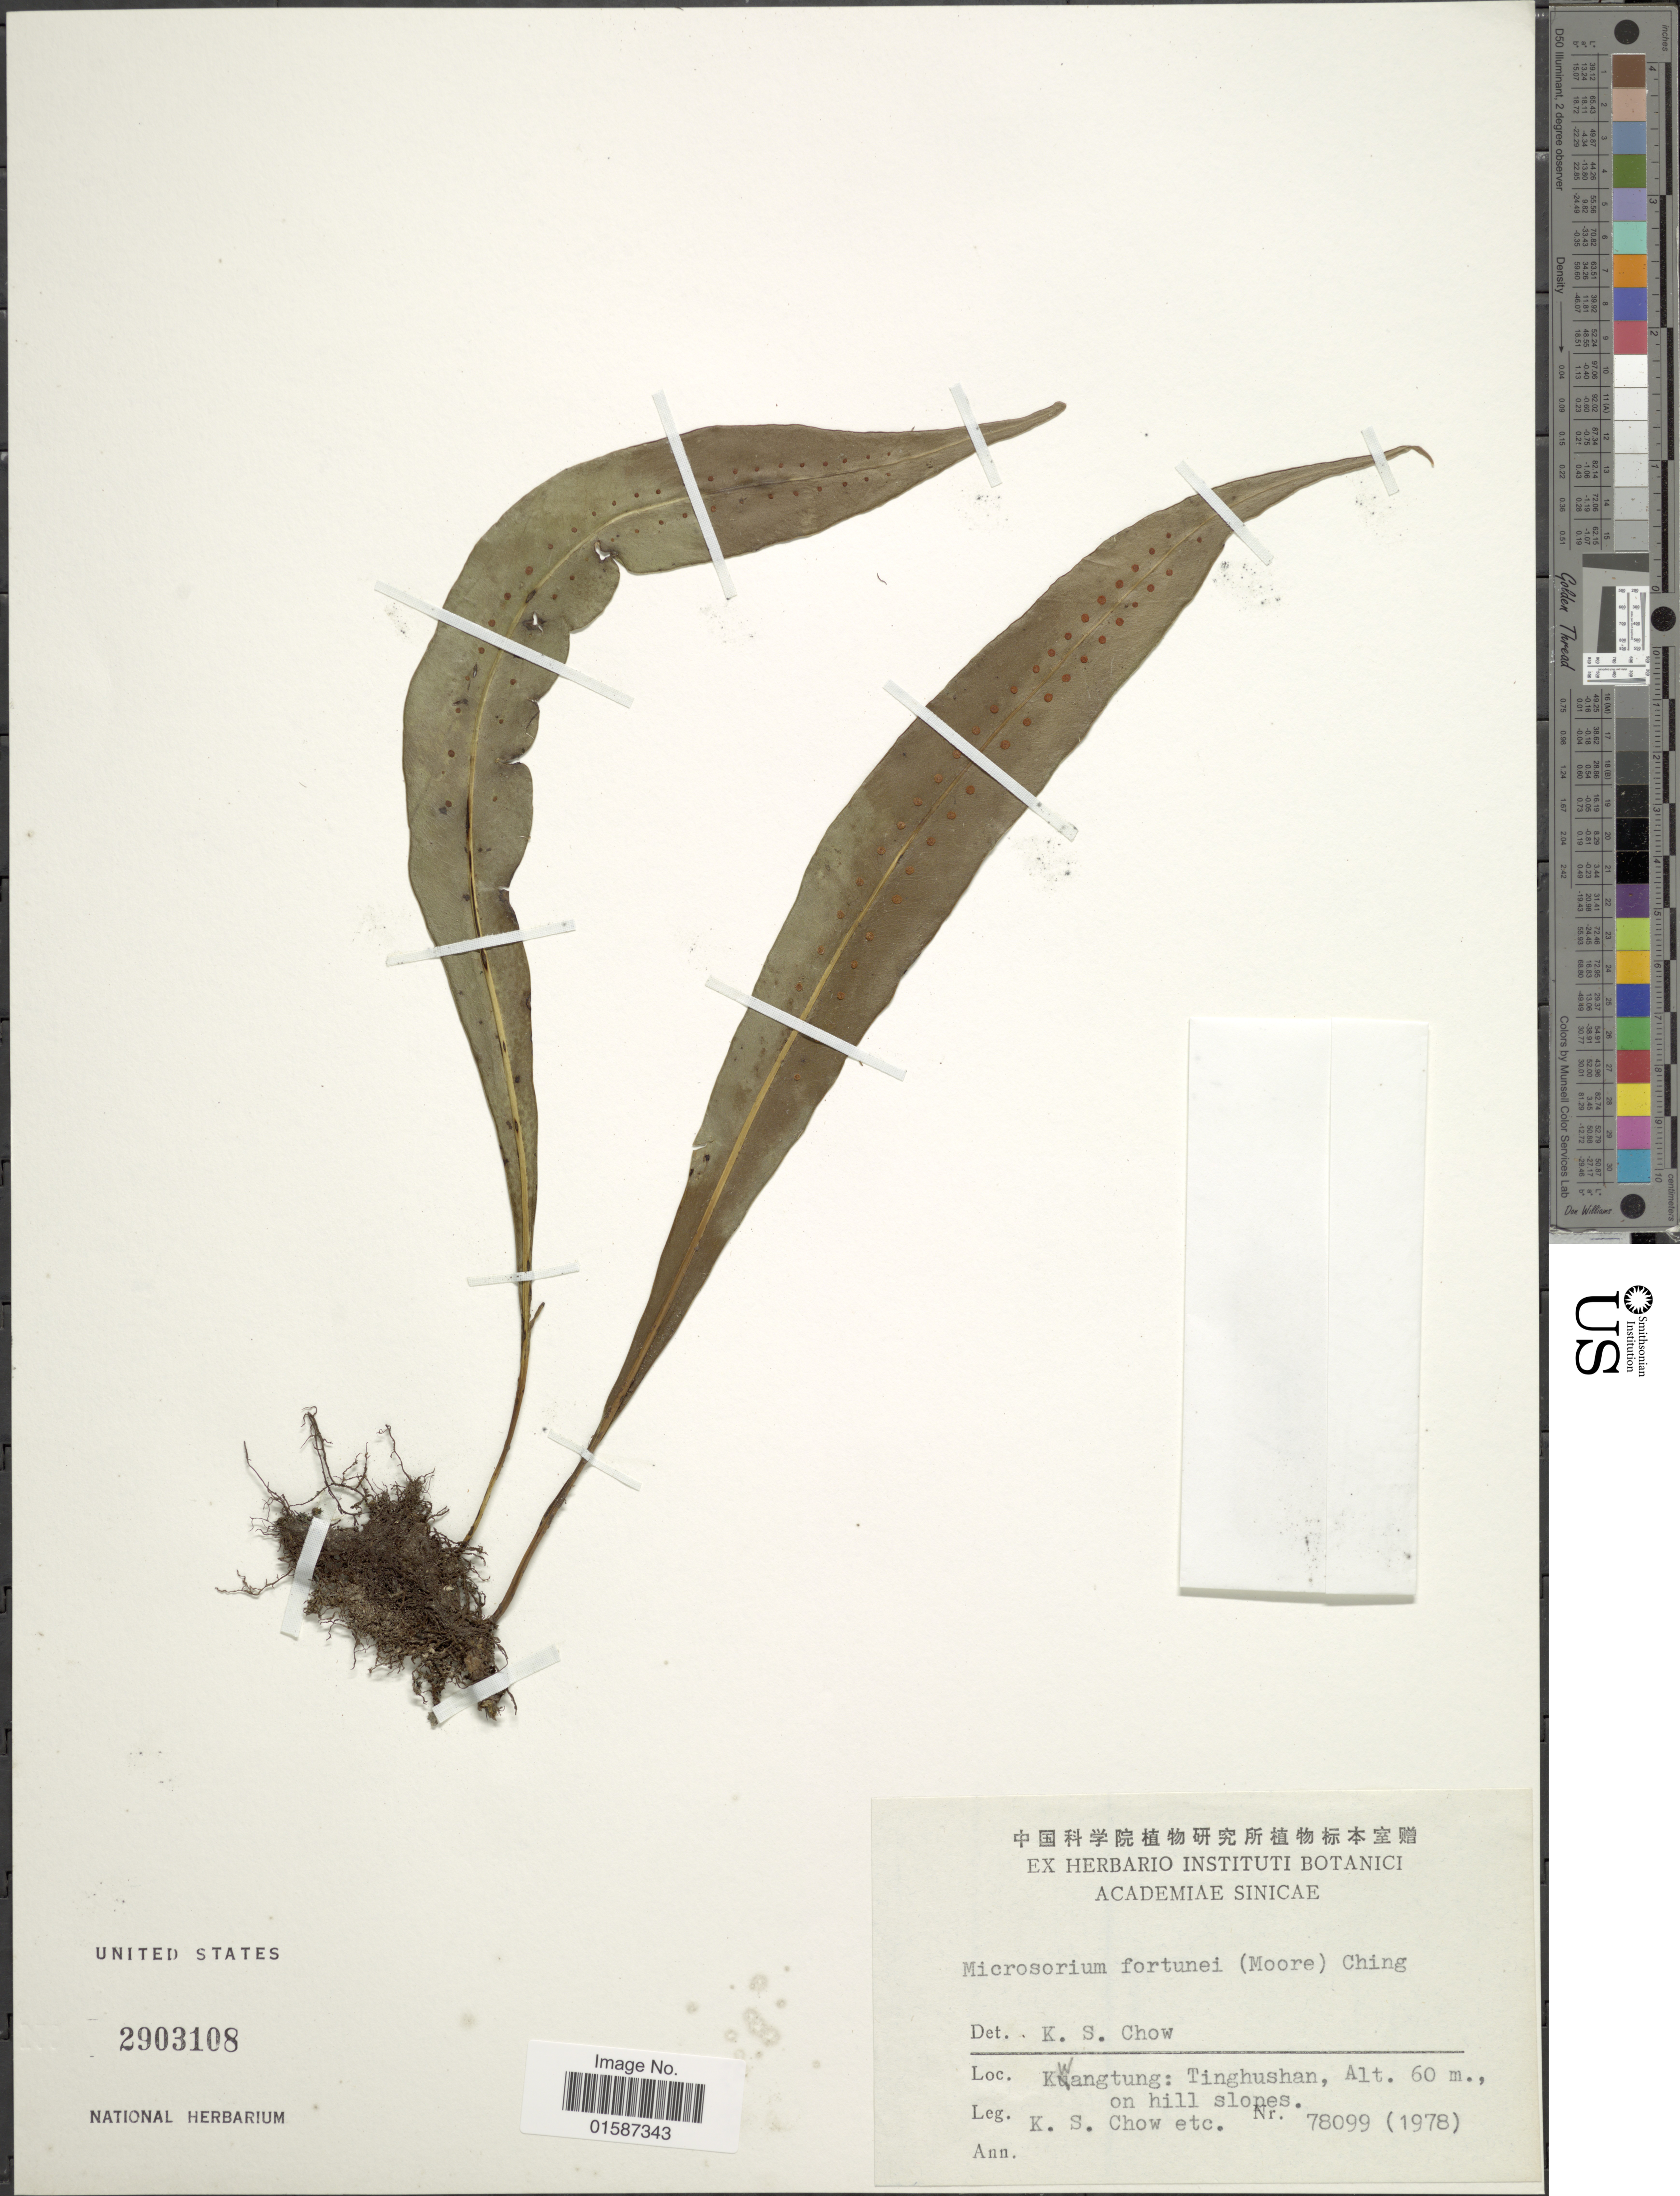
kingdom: Plantae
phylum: Tracheophyta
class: Polypodiopsida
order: Polypodiales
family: Polypodiaceae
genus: Neolepisorus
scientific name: Neolepisorus fortunei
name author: (T. Moore) Li S. Wang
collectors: K. S. Chow & et al.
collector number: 78099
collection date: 1978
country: China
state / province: Guangdong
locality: Kwangtung: Tinghushan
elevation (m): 60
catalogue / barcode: US 2903108